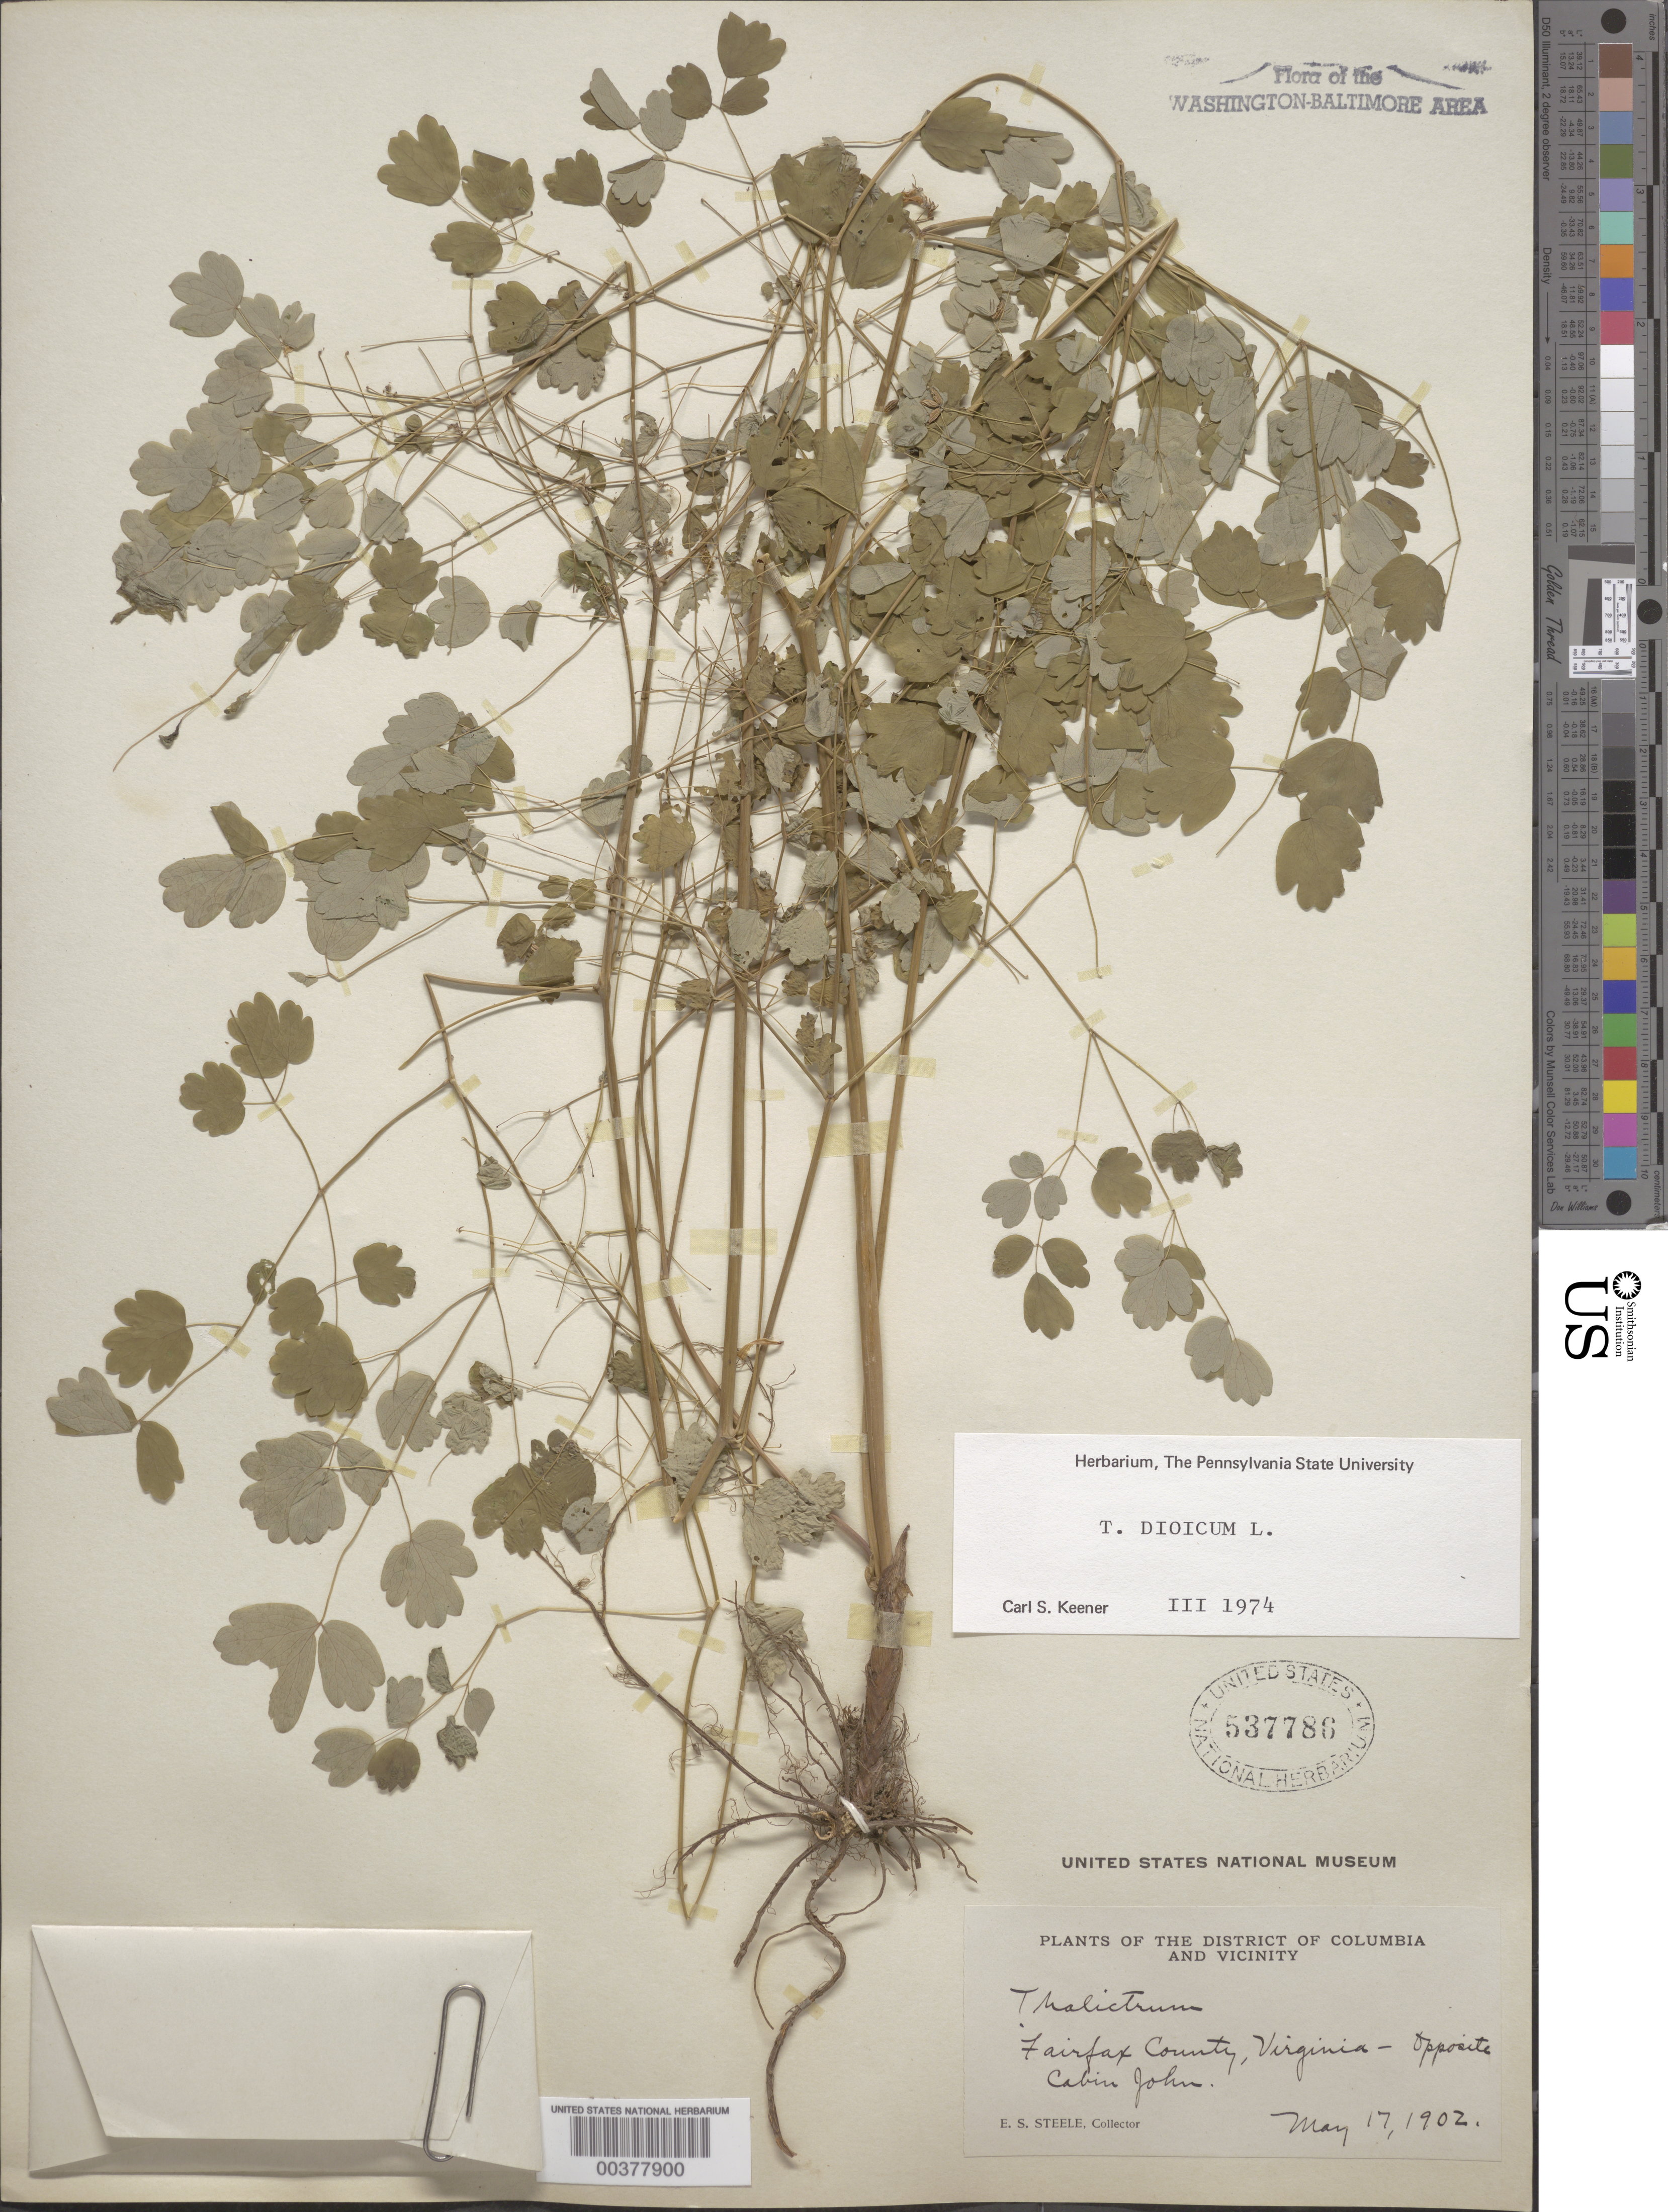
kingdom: Plantae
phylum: Tracheophyta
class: Magnoliopsida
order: Ranunculales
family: Ranunculaceae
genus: Thalictrum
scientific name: Thalictrum dioicum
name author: L.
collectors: E. Steele & C. Keener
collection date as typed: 17 May 1902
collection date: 1902-05-17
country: United States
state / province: Virginia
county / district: Fairfax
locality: Opposite Cabin John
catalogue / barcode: US 537786